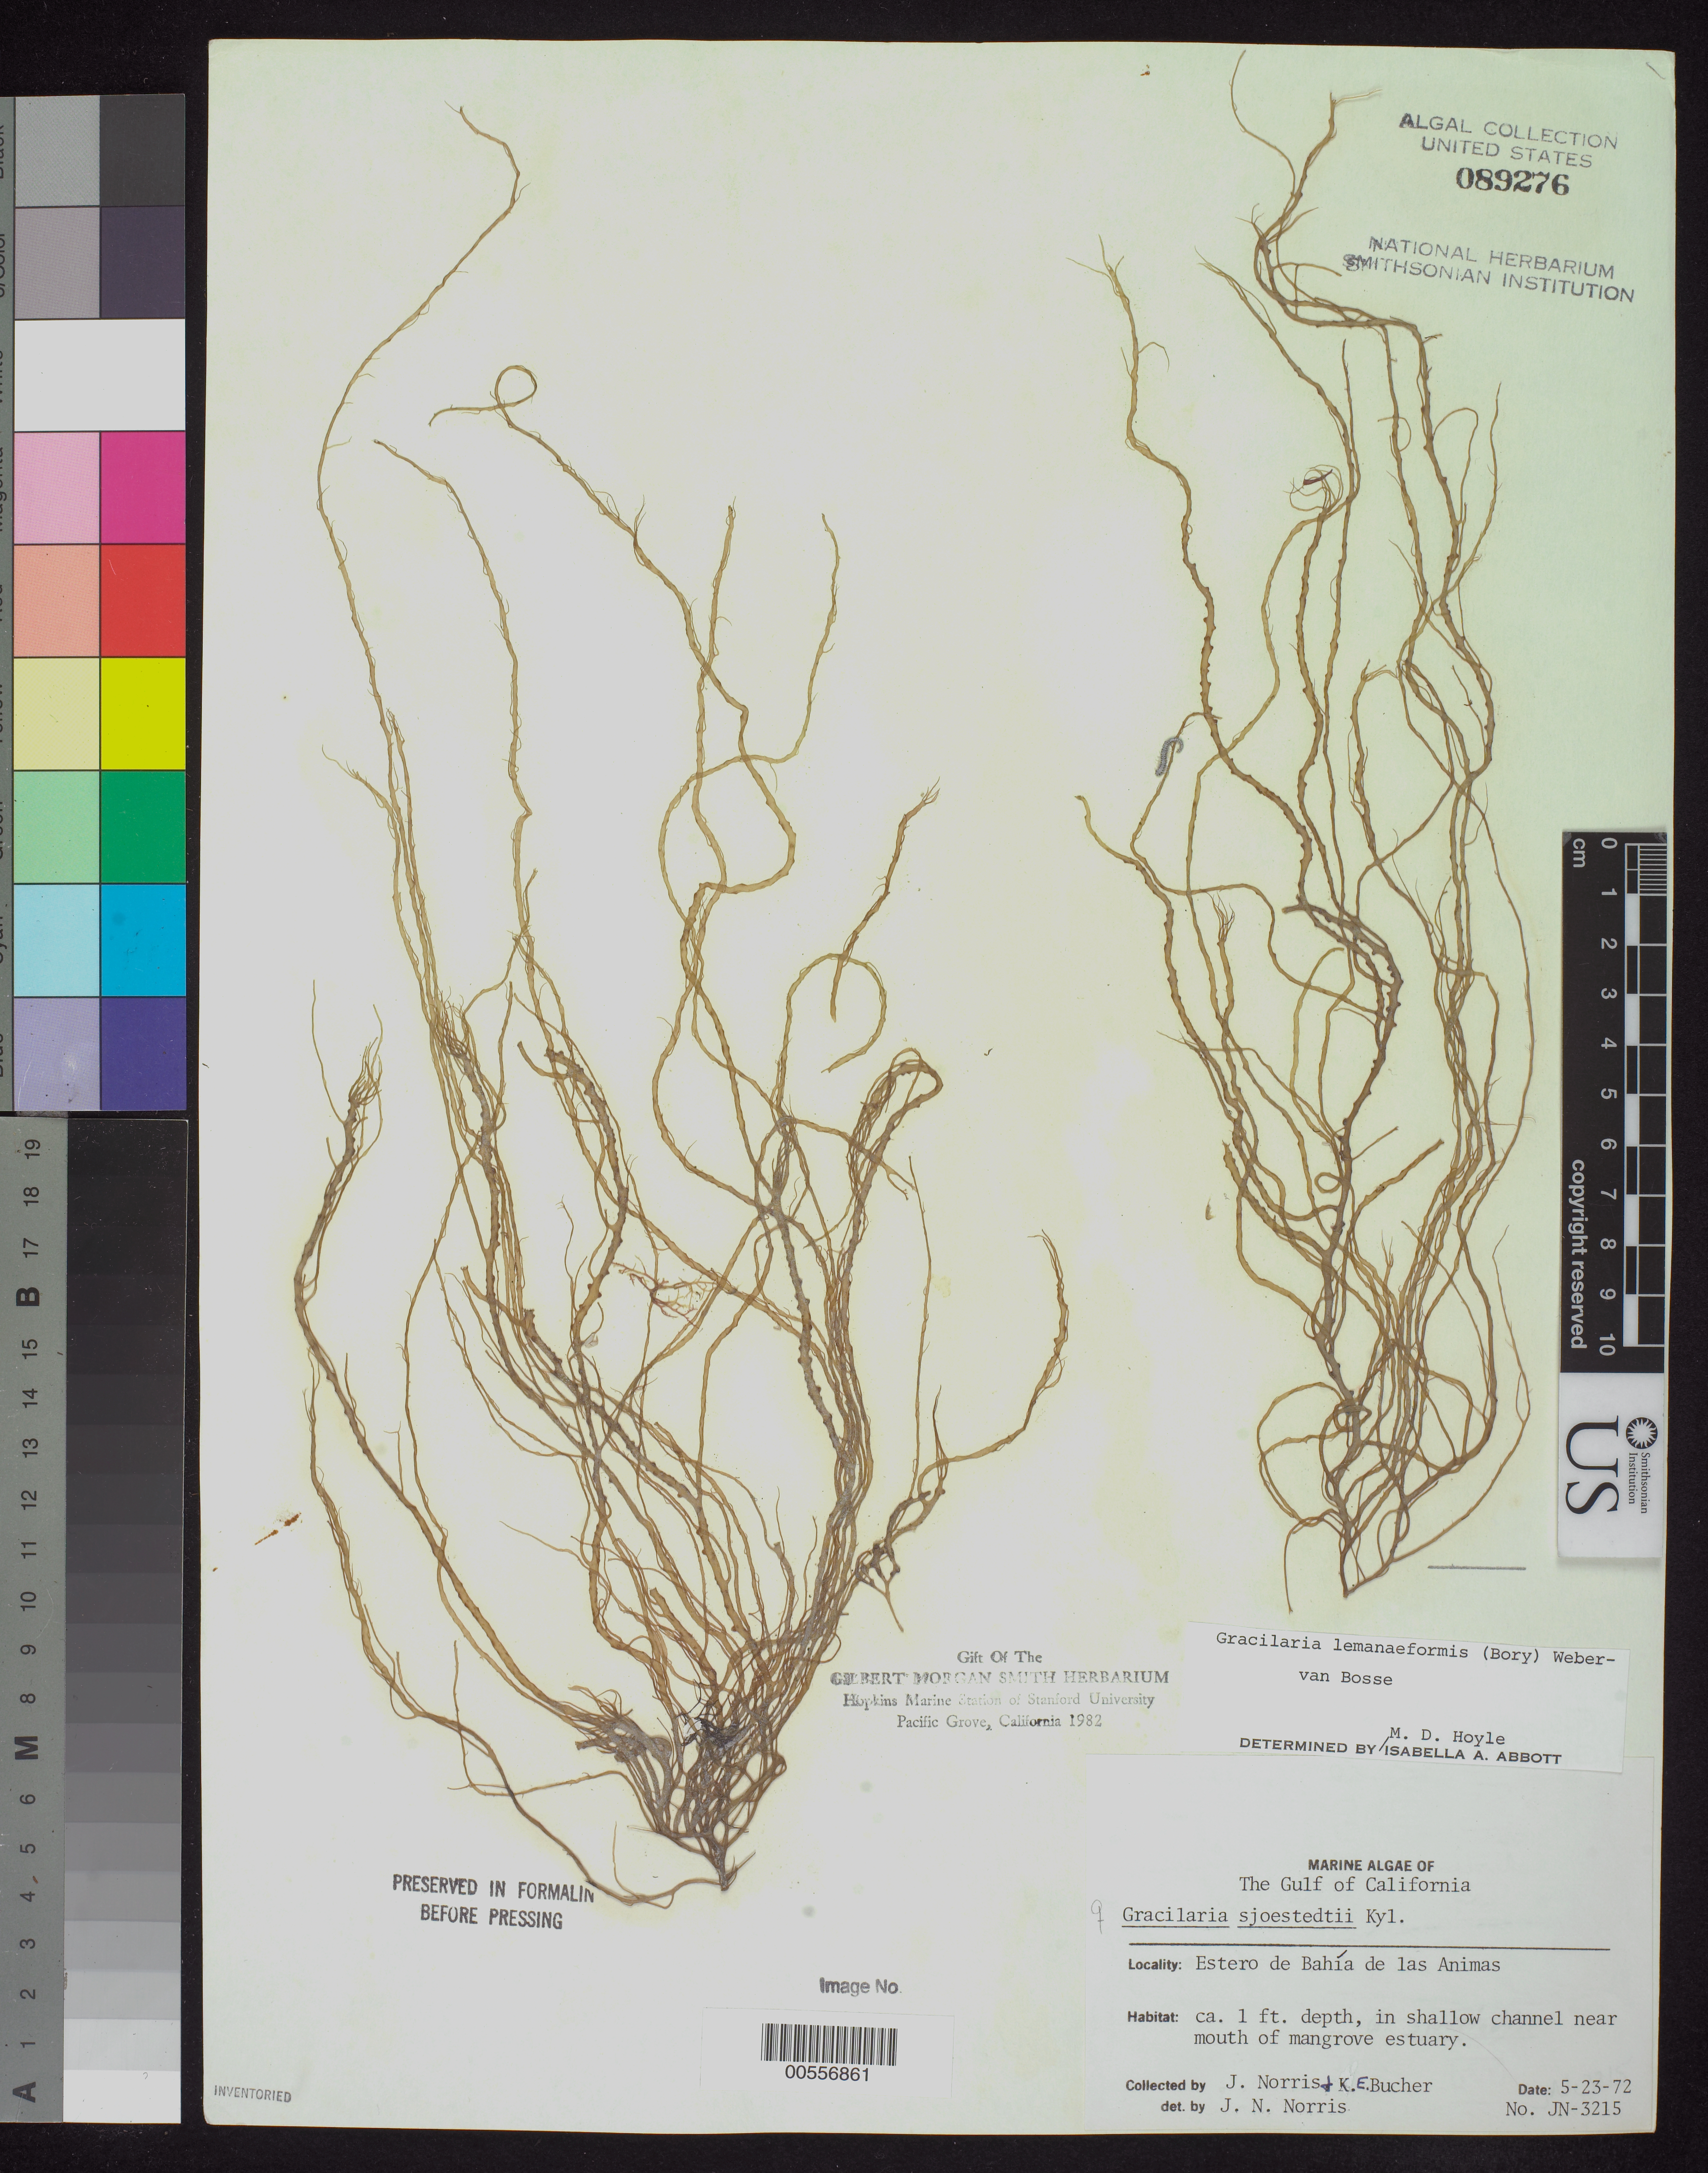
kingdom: Plantae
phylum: Rhodophyta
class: Florideophyceae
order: Gracilariales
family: Gracilariaceae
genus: Gracilariopsis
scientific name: Gracilariopsis lemaneiformis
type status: Holotype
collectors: J. N. Norris & K. E. Bucher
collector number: JN-3215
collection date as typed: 23 May 1972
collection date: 1972-05-23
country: Mexico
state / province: Baja California Norte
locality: Estero de Bahia de las Animas.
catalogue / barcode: US 89276